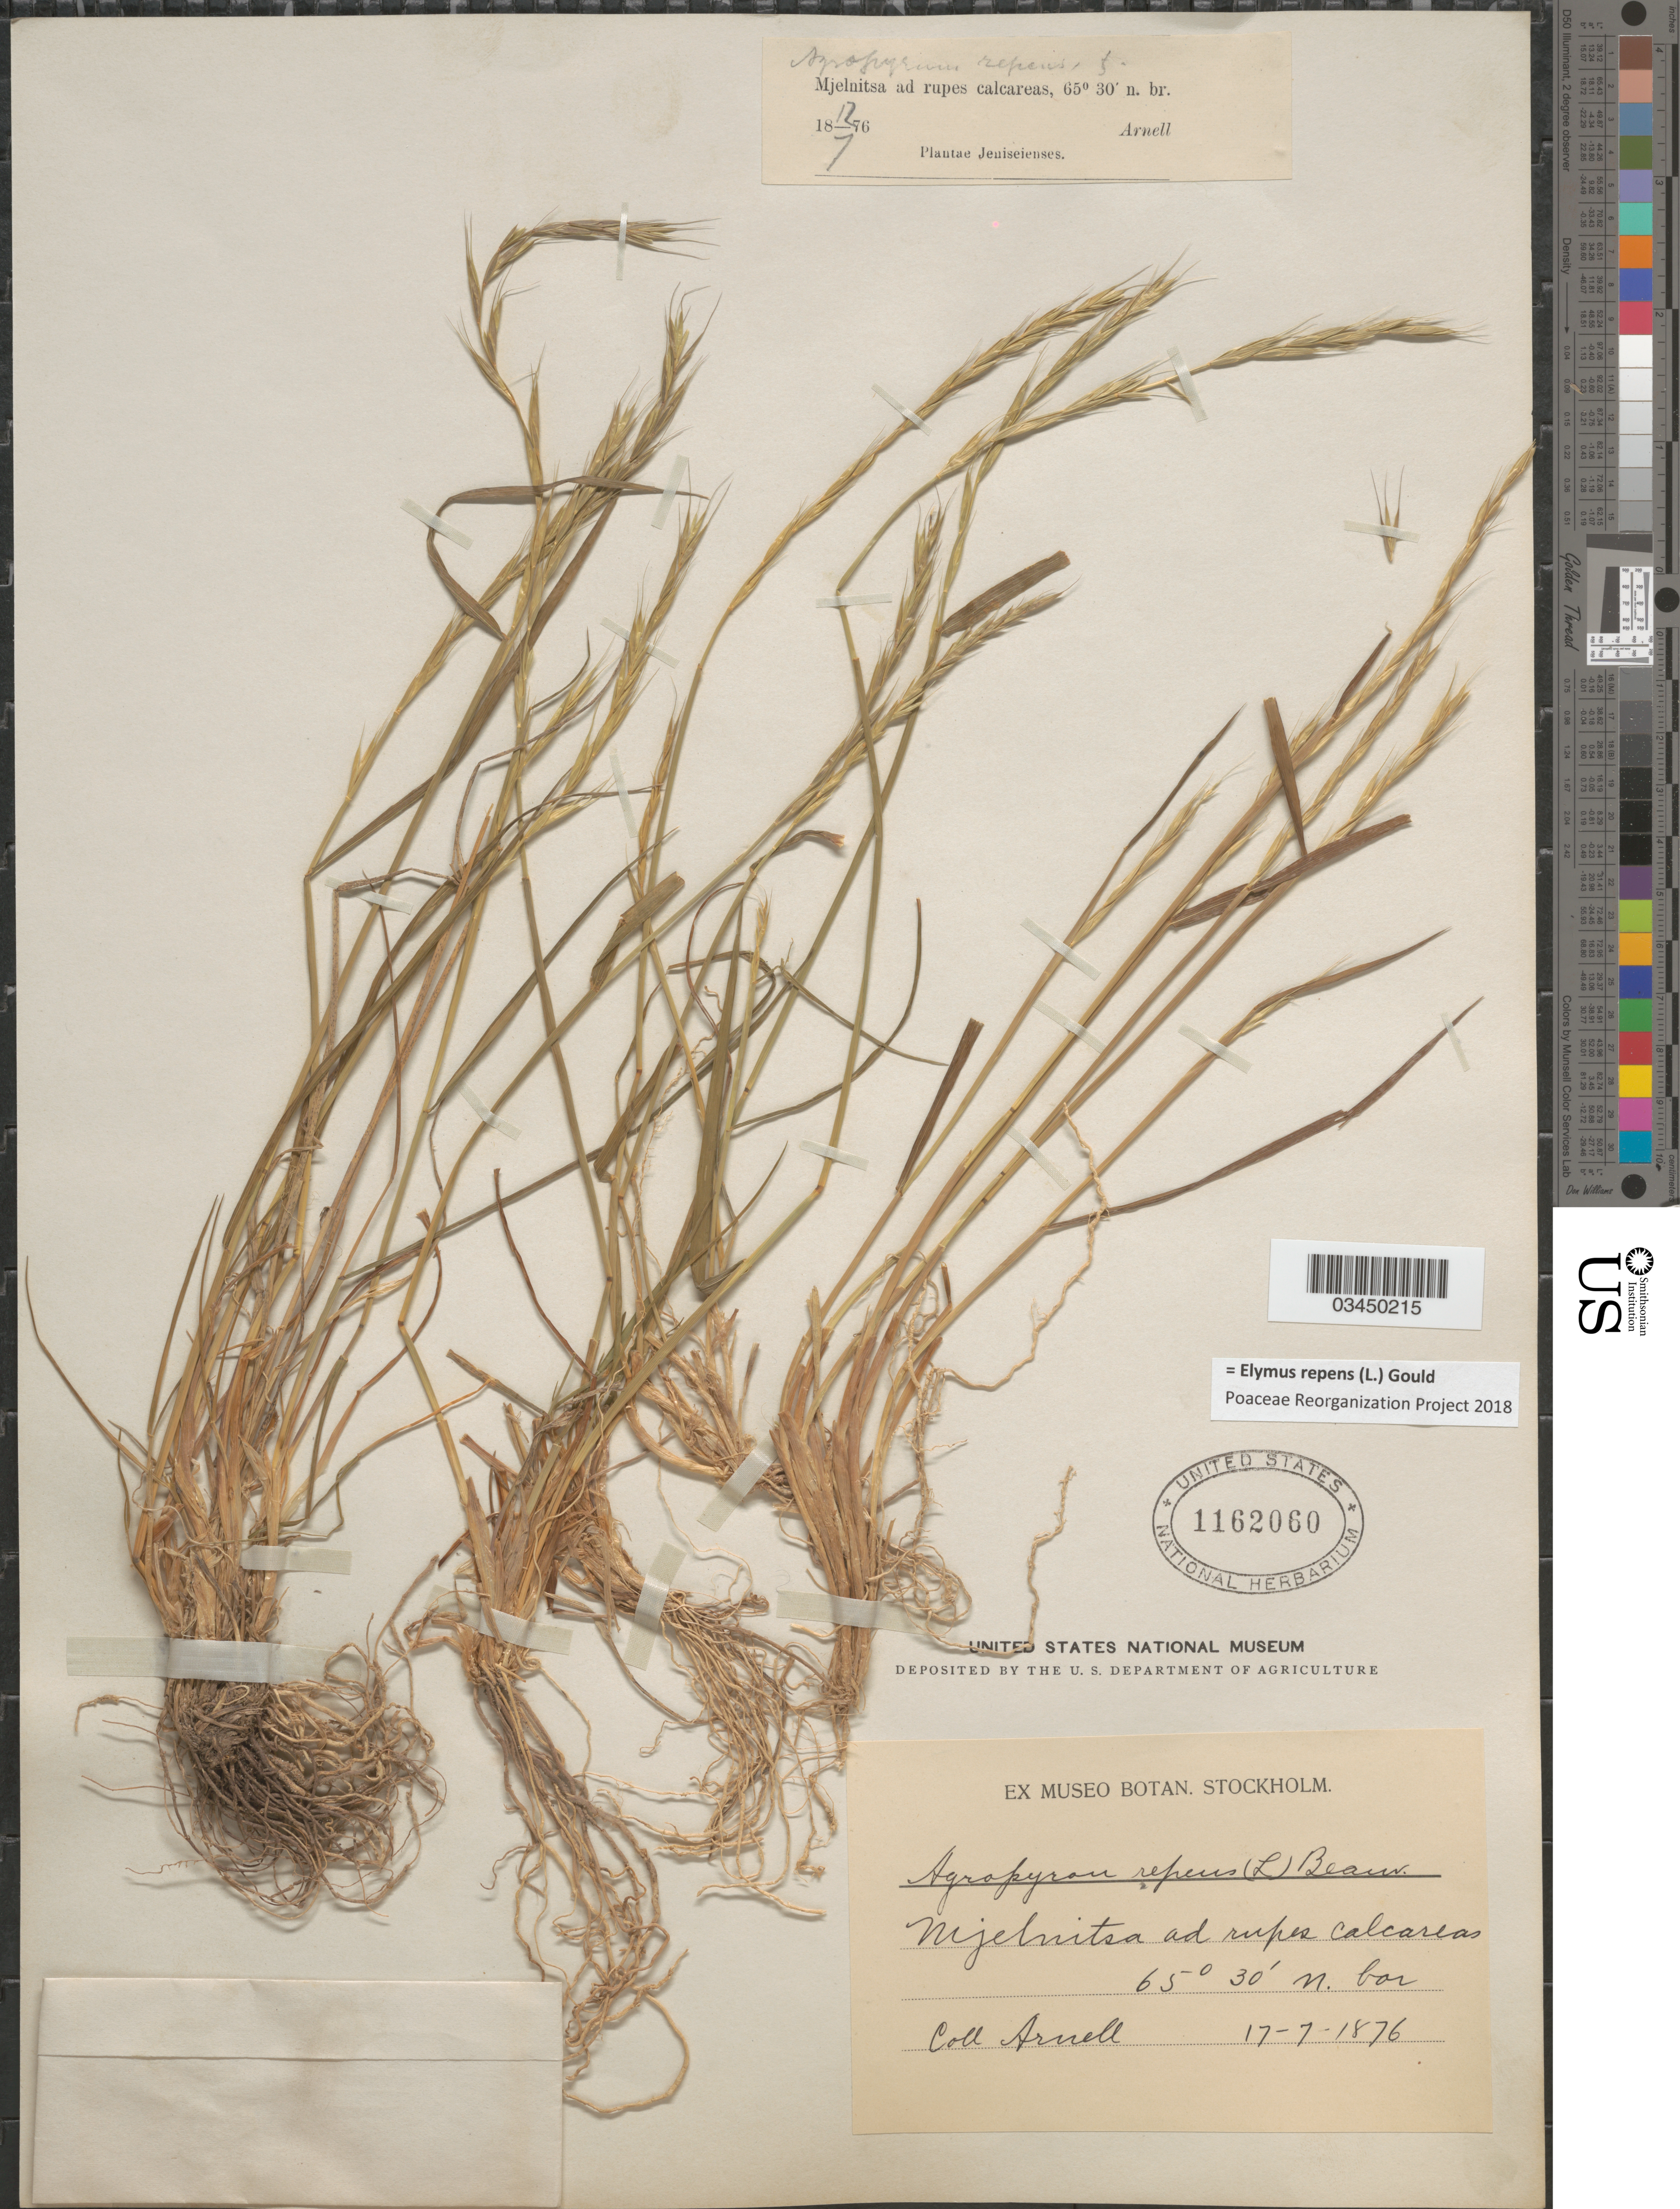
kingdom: Plantae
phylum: Tracheophyta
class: Liliopsida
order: Poales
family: Poaceae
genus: Elymus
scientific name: Elymus repens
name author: (L.) Gould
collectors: Arnell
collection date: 1876-07-17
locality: Mjelnitsa ad rupes calcareas.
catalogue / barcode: US 1162060